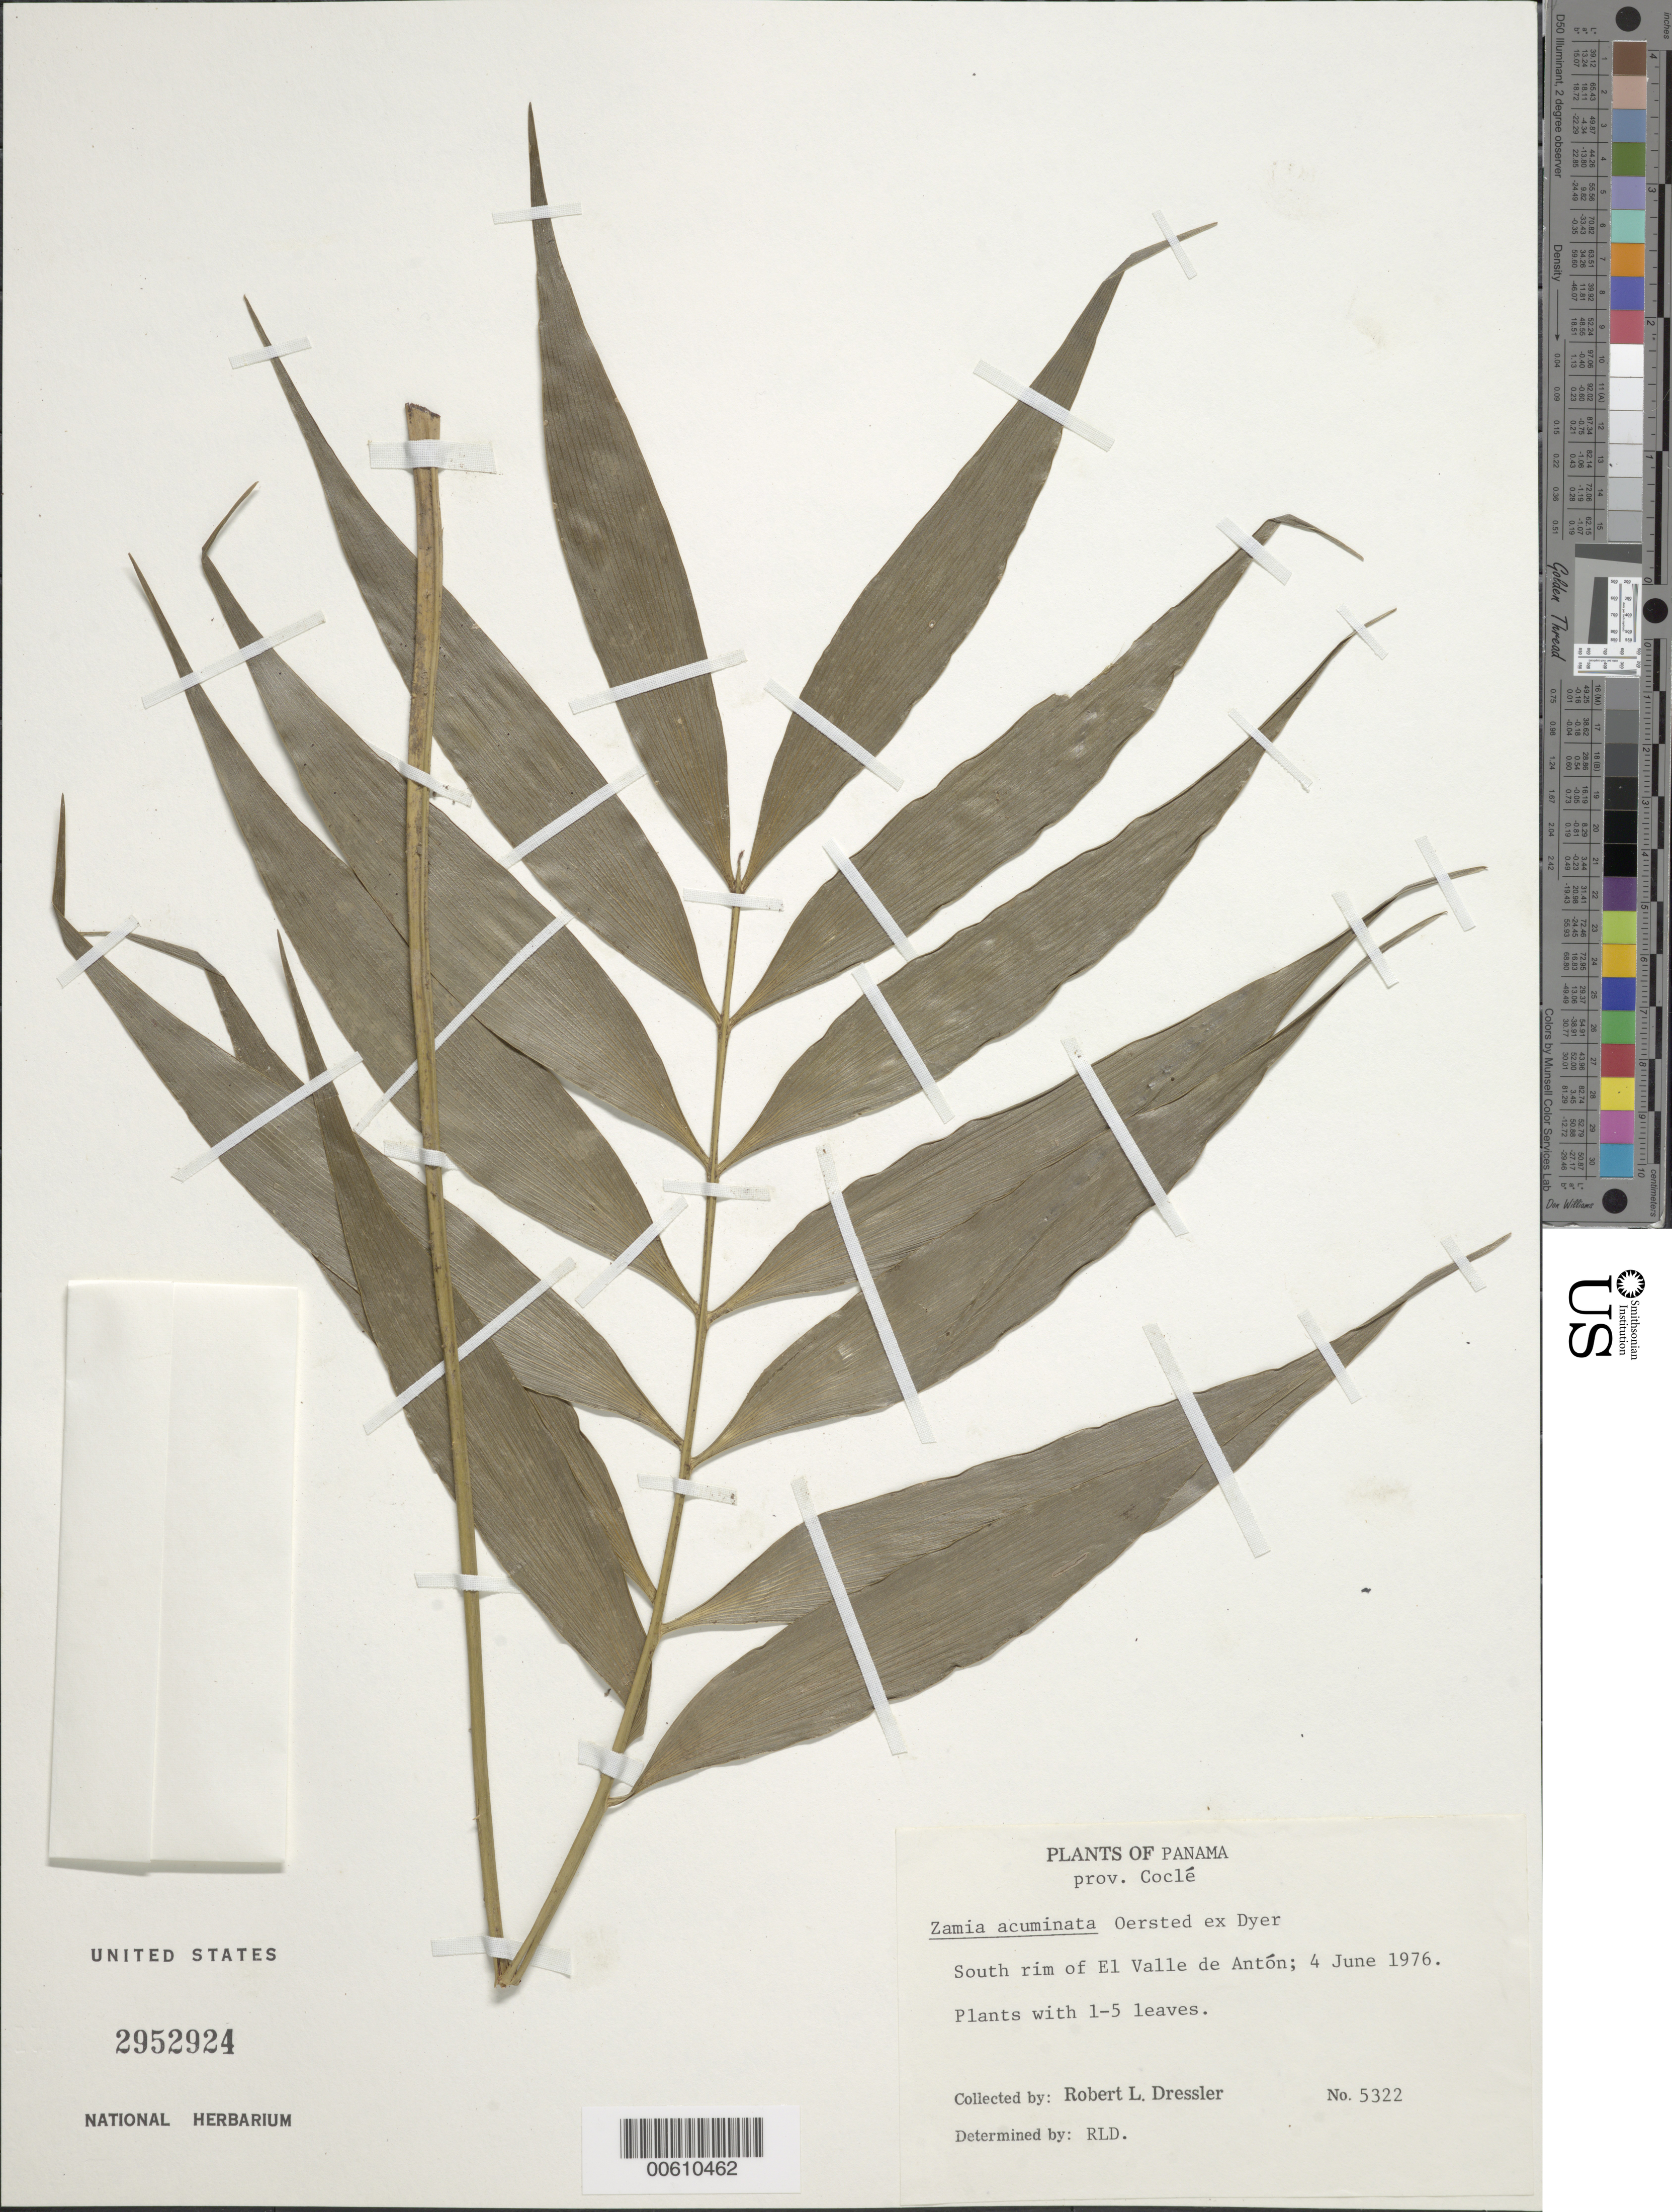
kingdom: Plantae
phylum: Tracheophyta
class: Cycadopsida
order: Cycadales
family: Zamiaceae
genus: Zamia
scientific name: Zamia acuminata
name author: Oerst. ex Dyer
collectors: R. Dressler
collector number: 5322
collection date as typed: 04 Jun 1976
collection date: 1976-06-04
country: Panama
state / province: Coclé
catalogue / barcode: US 2952924